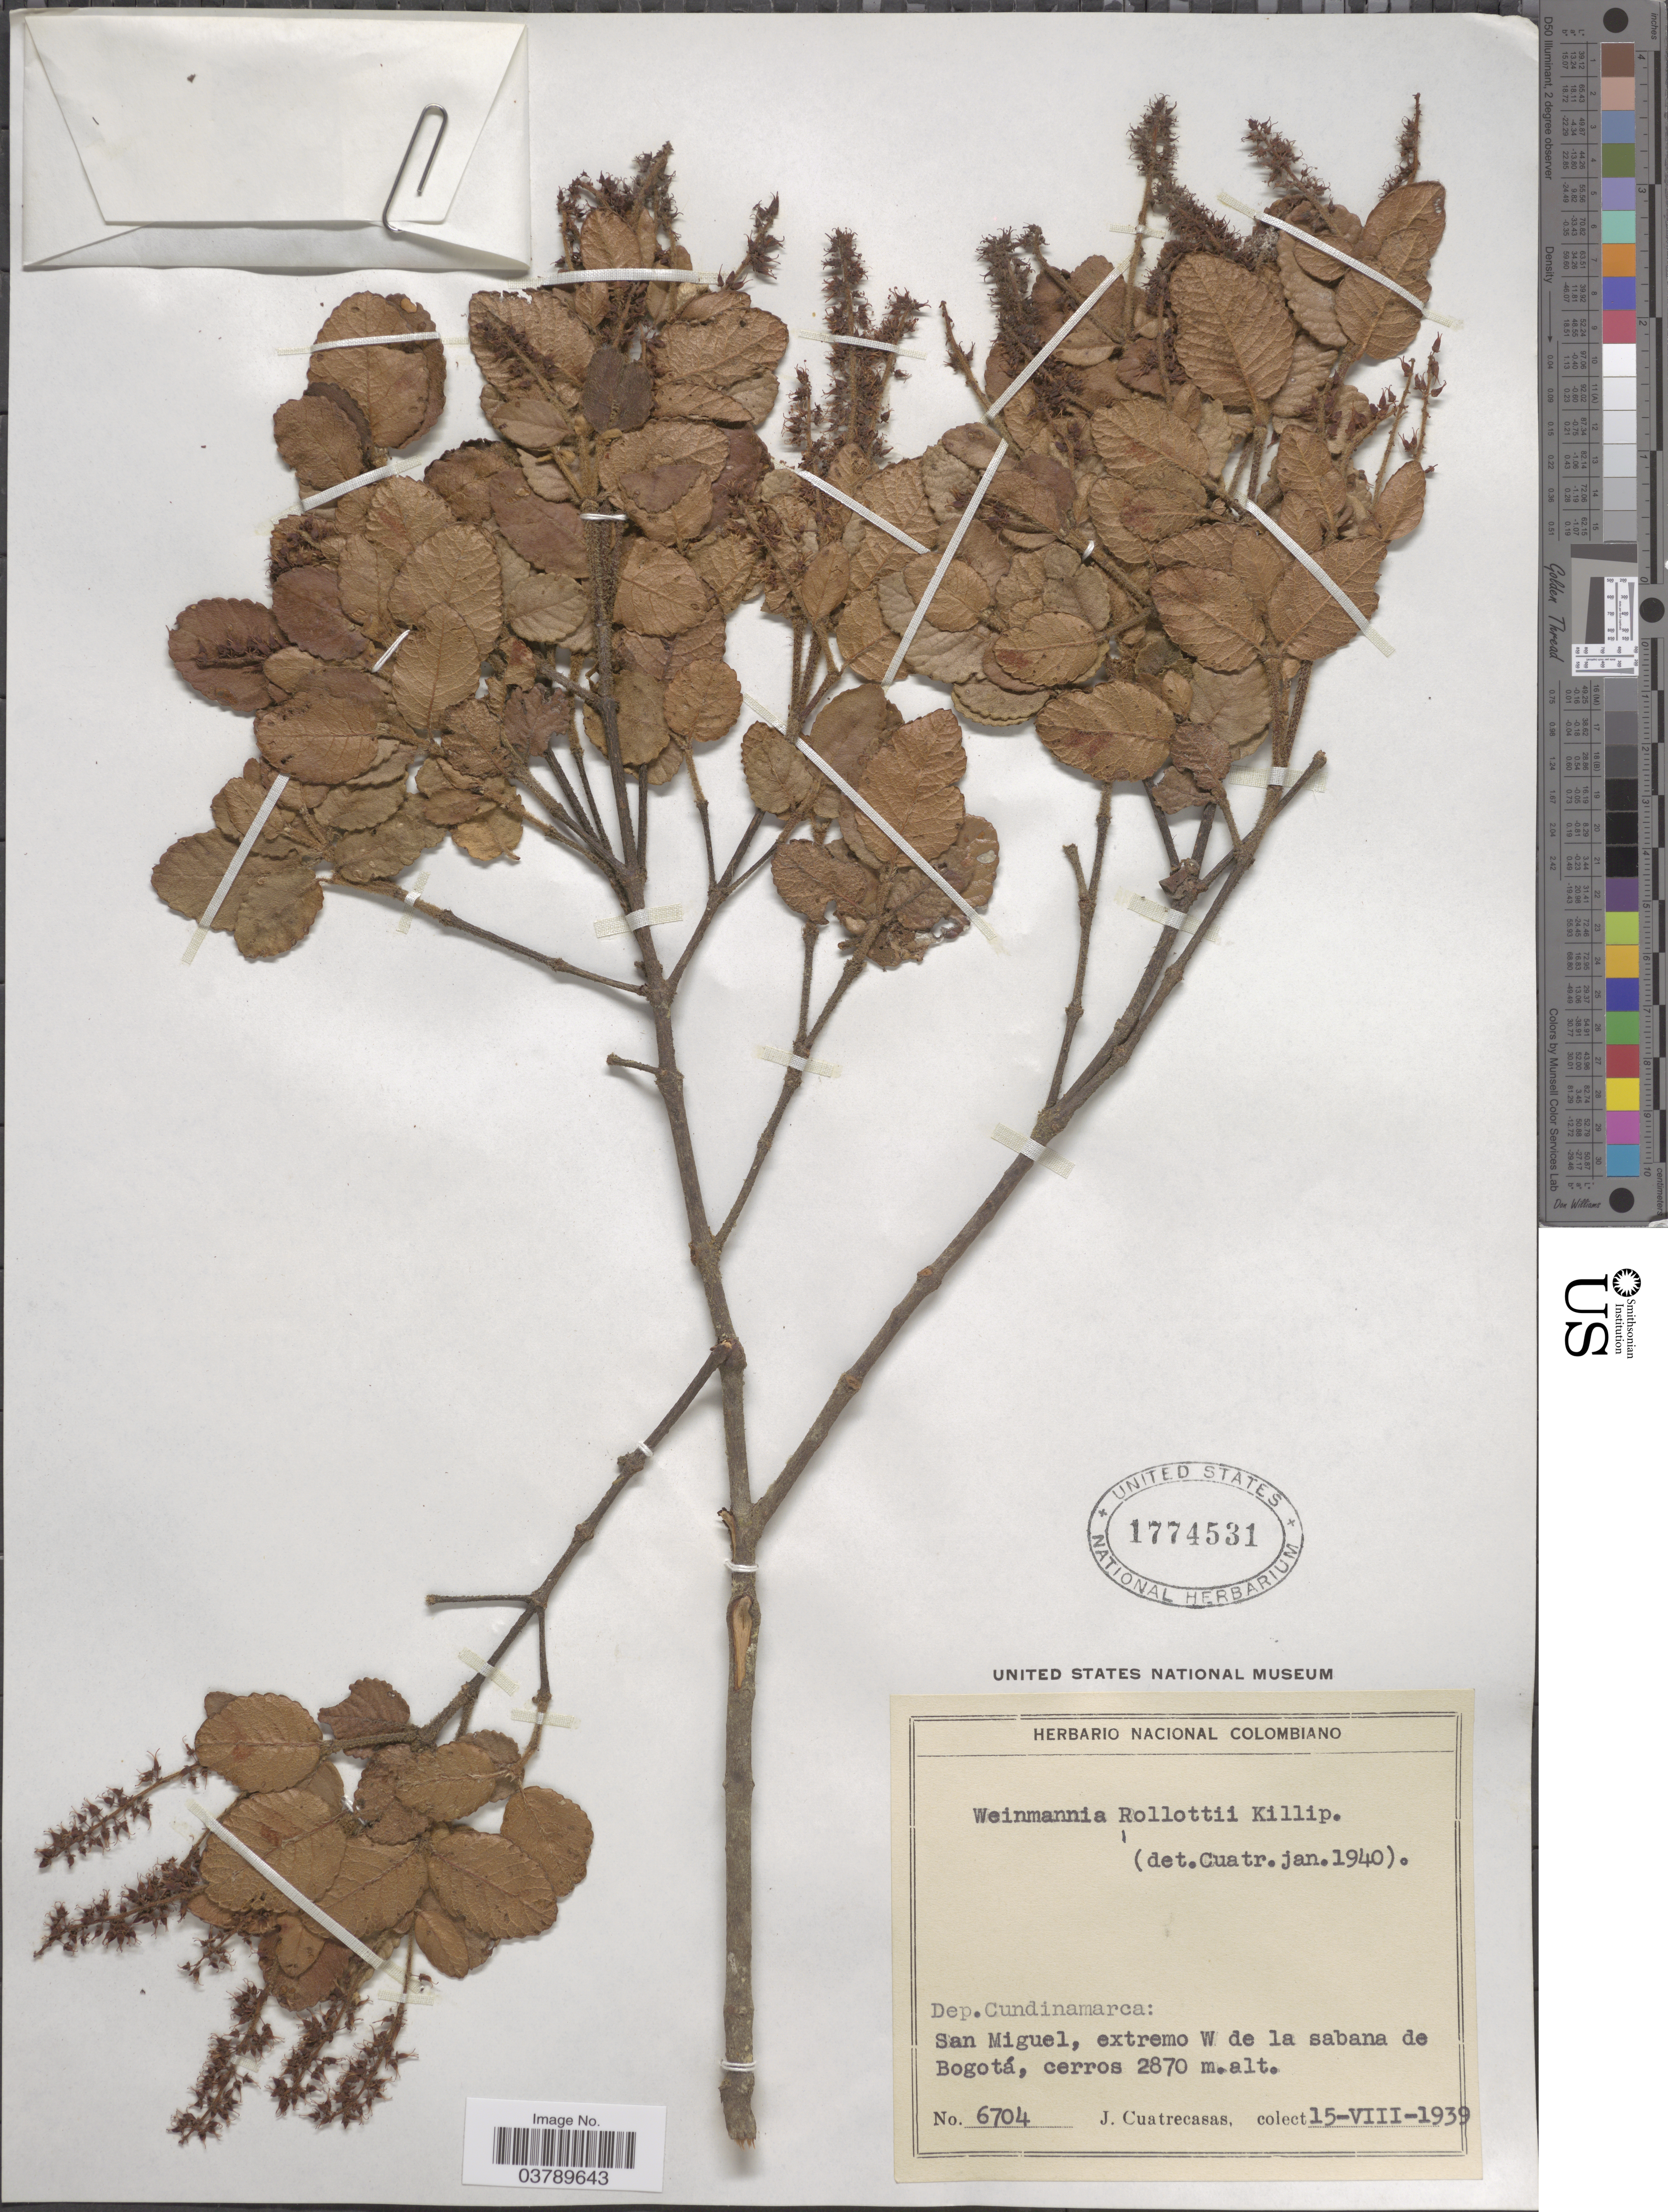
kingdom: Plantae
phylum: Tracheophyta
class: Magnoliopsida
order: Oxalidales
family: Cunoniaceae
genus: Weinmannia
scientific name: Weinmannia rollottii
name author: Killip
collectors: J. Cuatrecasas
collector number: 6704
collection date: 1939-08-15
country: Colombia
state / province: Cundinamarca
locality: Dep. Cundinamarca: San Miguel, extremo W de la sabana de Bogotá.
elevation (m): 2870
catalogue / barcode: US 1774531